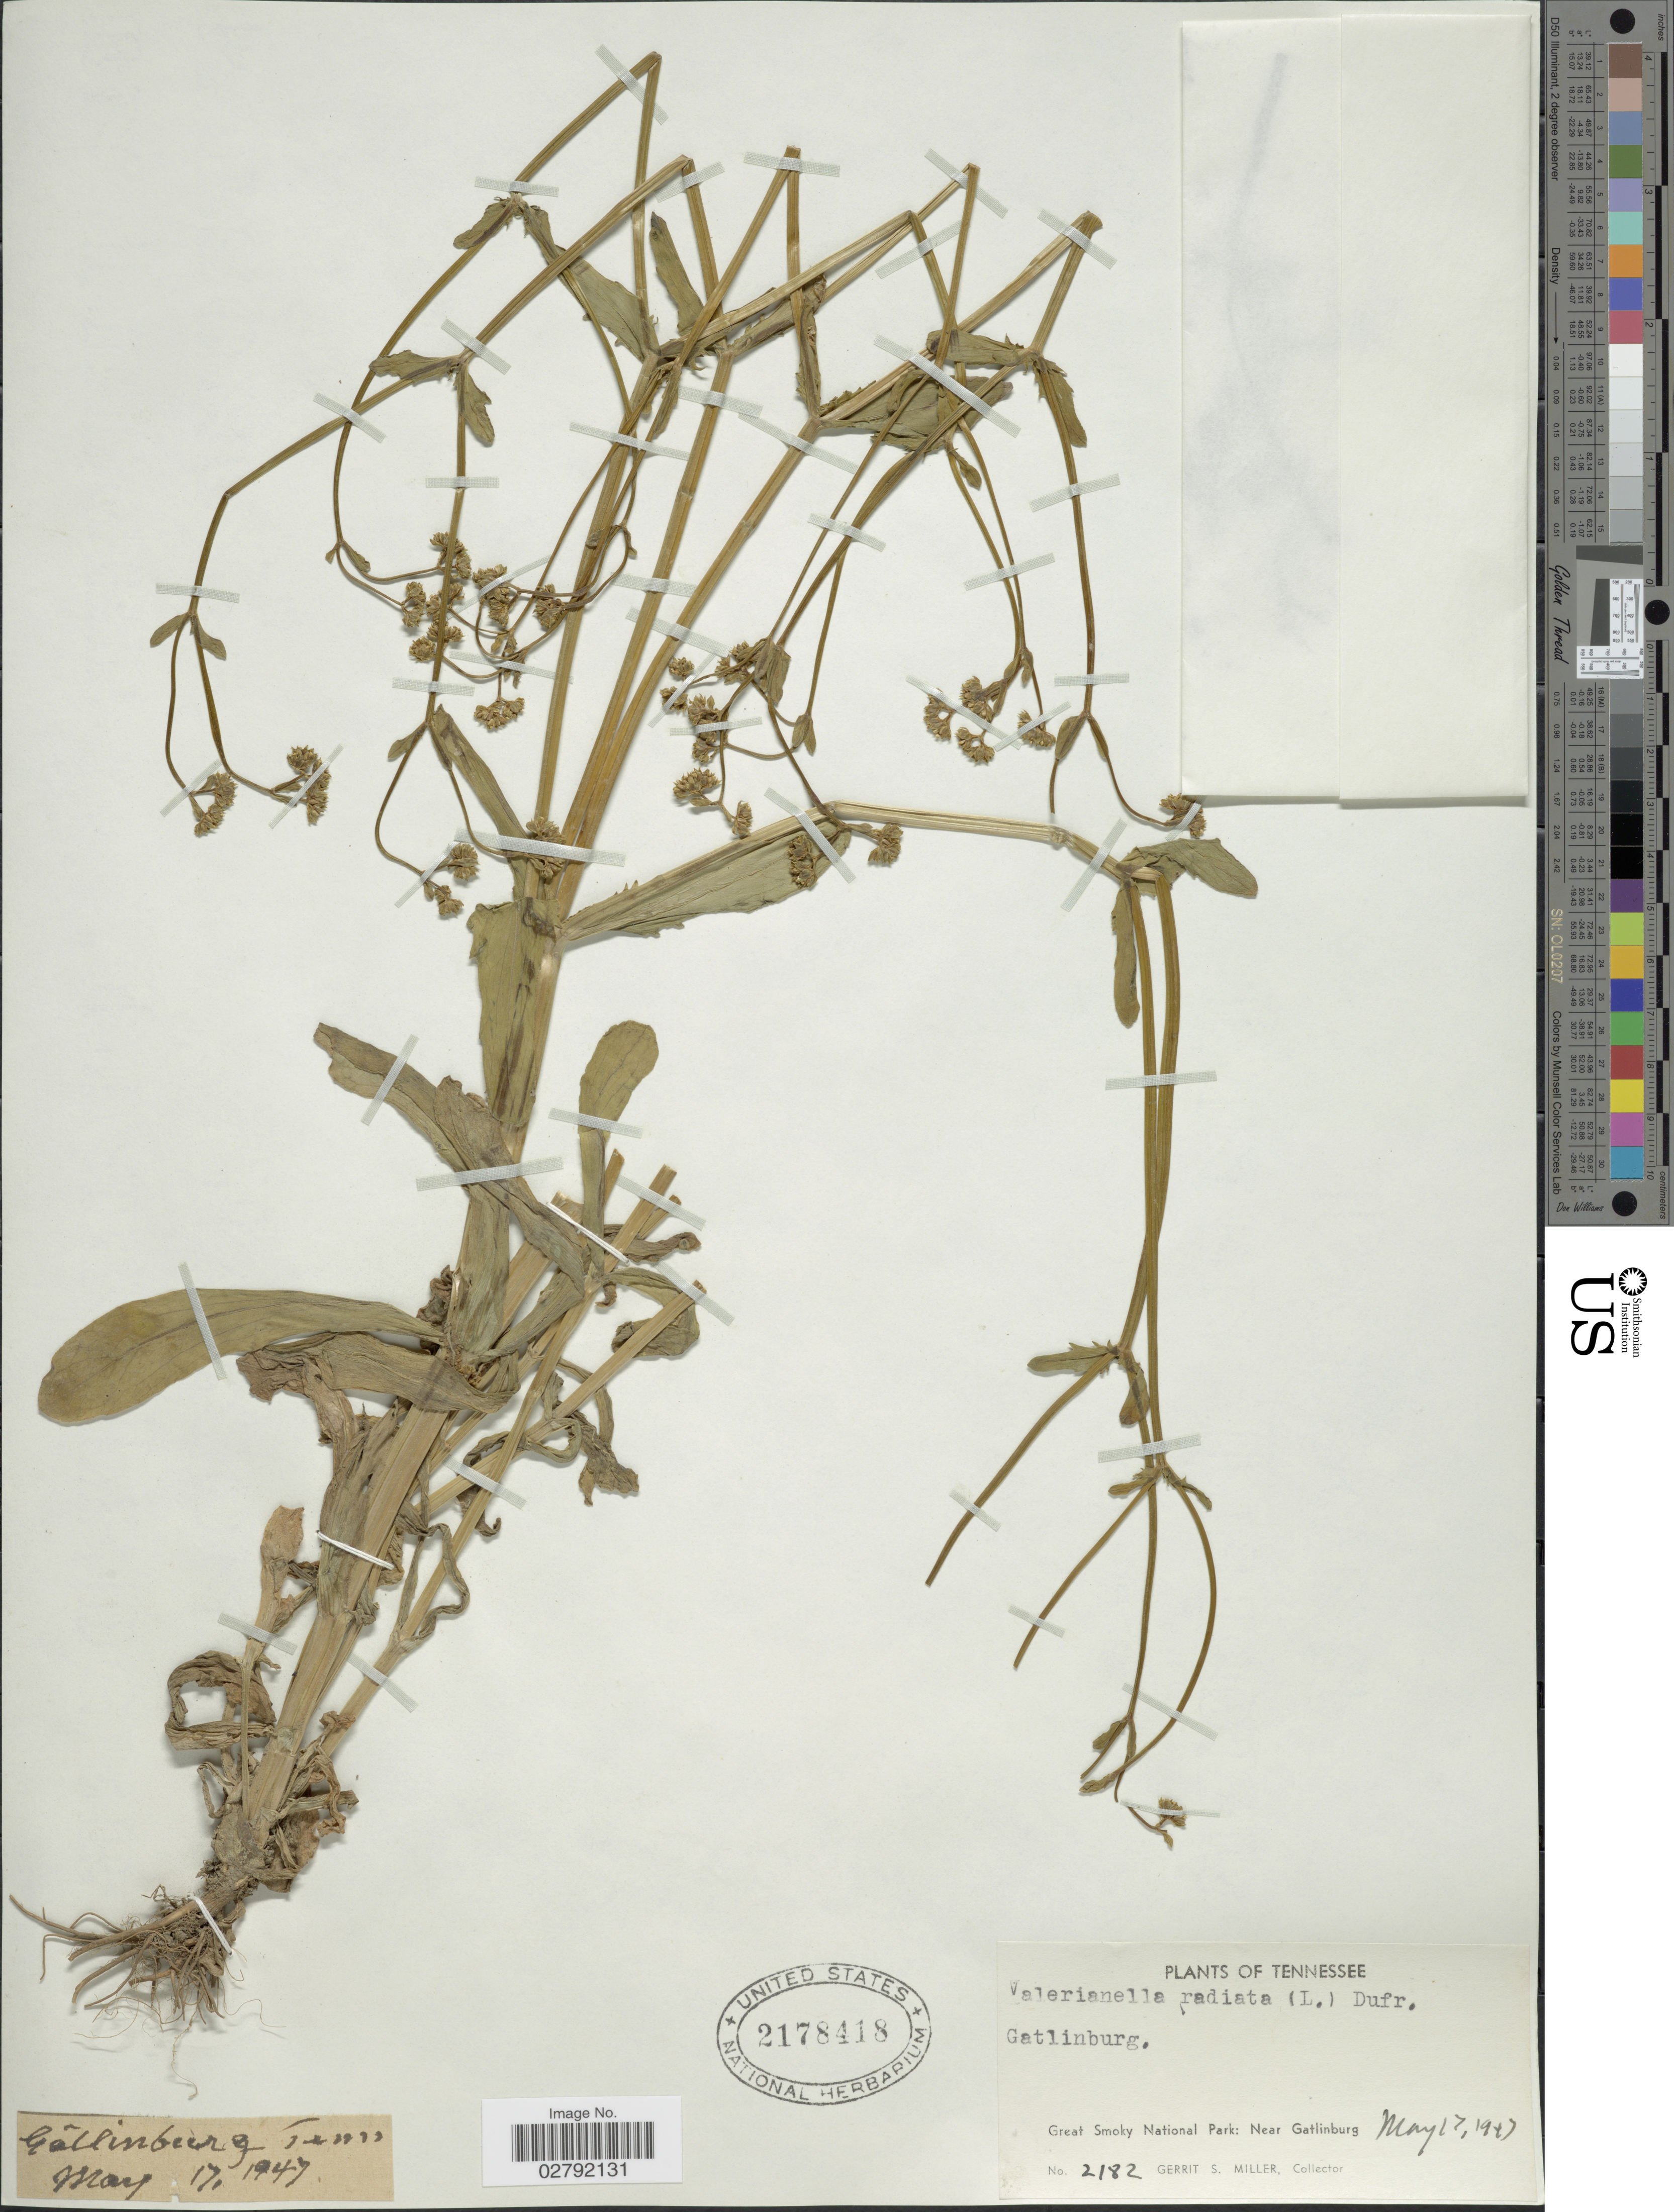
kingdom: Plantae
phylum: Tracheophyta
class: Magnoliopsida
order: Dipsacales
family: Caprifoliaceae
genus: Valerianella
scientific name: Valerianella radiata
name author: (L.) Dufr.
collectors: G. S. Miller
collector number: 2182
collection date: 1947-05-17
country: United States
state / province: Tennessee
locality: Great Smoky National Park: Near Gatlinburg.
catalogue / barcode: US 2178418